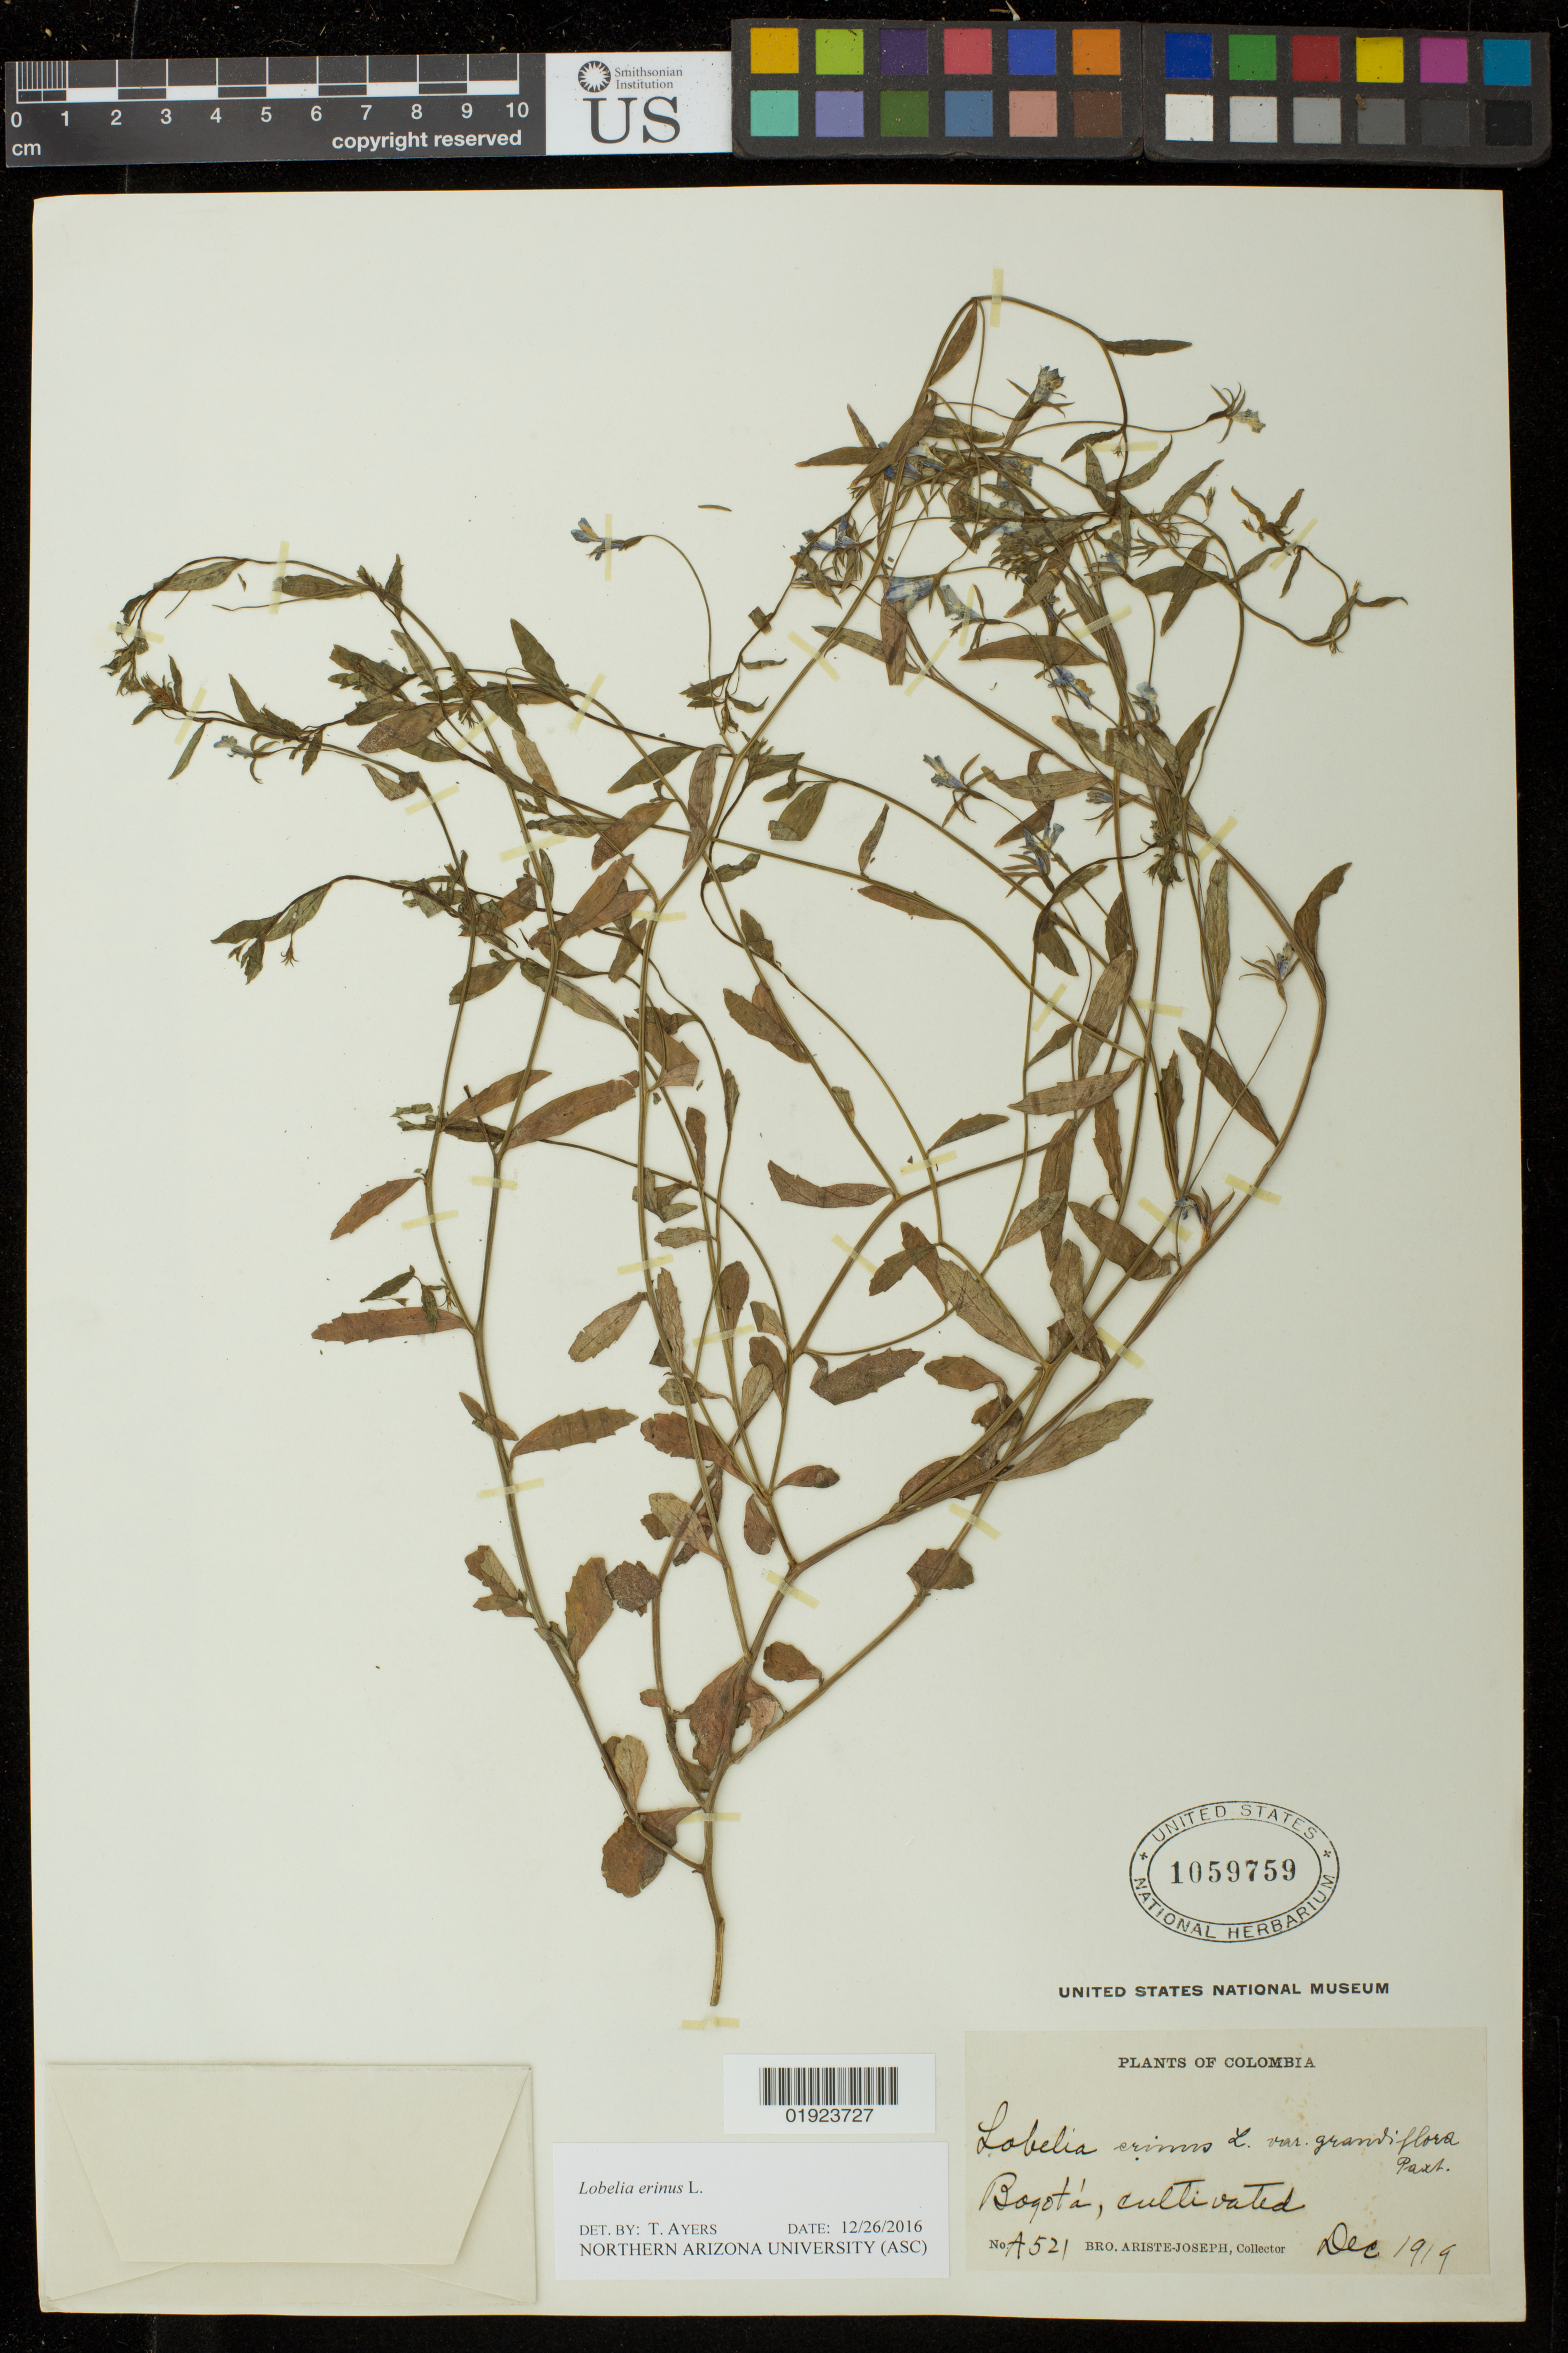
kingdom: Plantae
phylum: Tracheophyta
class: Magnoliopsida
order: Asterales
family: Campanulaceae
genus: Lobelia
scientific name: Lobelia erinus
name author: L.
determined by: Ayers, T.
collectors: Bro. Ariste-Joseph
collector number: A521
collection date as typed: Dec 1919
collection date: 1919-12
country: Colombia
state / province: Bogota D.C.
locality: Bogota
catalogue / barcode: US 1059759